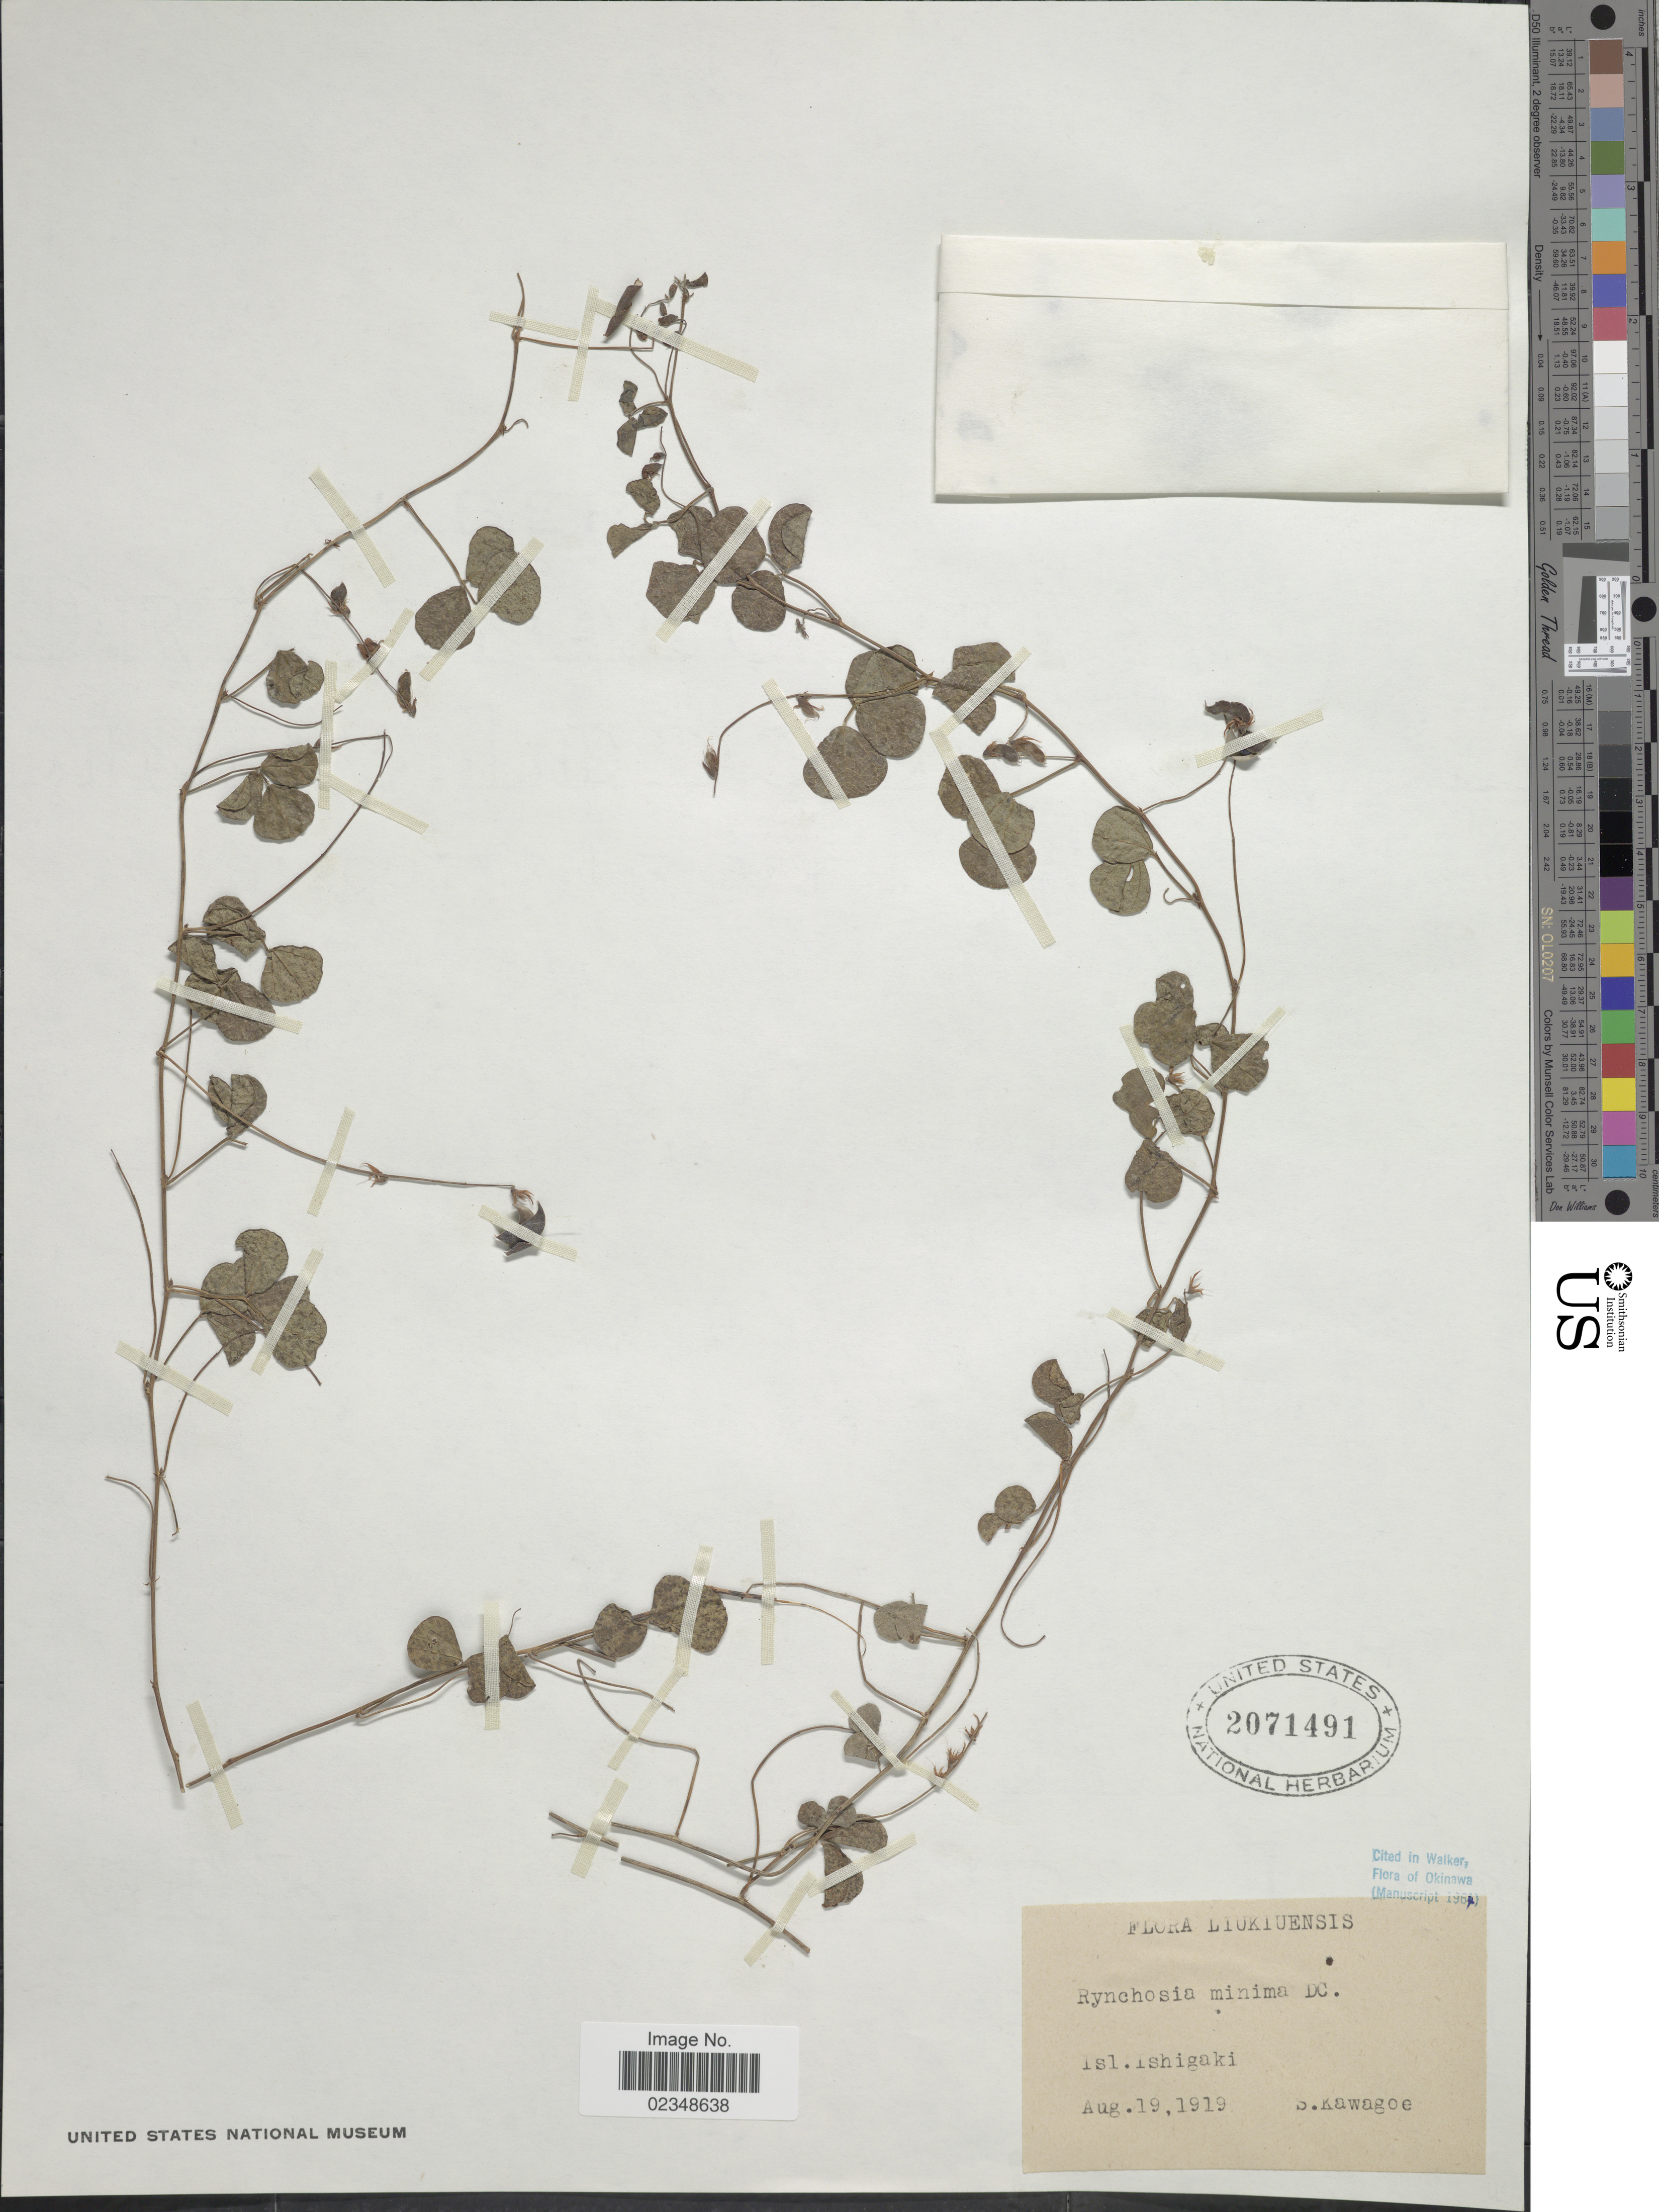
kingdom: Plantae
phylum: Tracheophyta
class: Magnoliopsida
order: Fabales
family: Fabaceae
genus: Rhynchosia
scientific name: Rhynchosia minima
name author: (L.) DC.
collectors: S. Kawagoe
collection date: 1919-08-19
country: Japan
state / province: Okinawa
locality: Liukiuensis, Isl. Ishigaki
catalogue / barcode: US 2071491